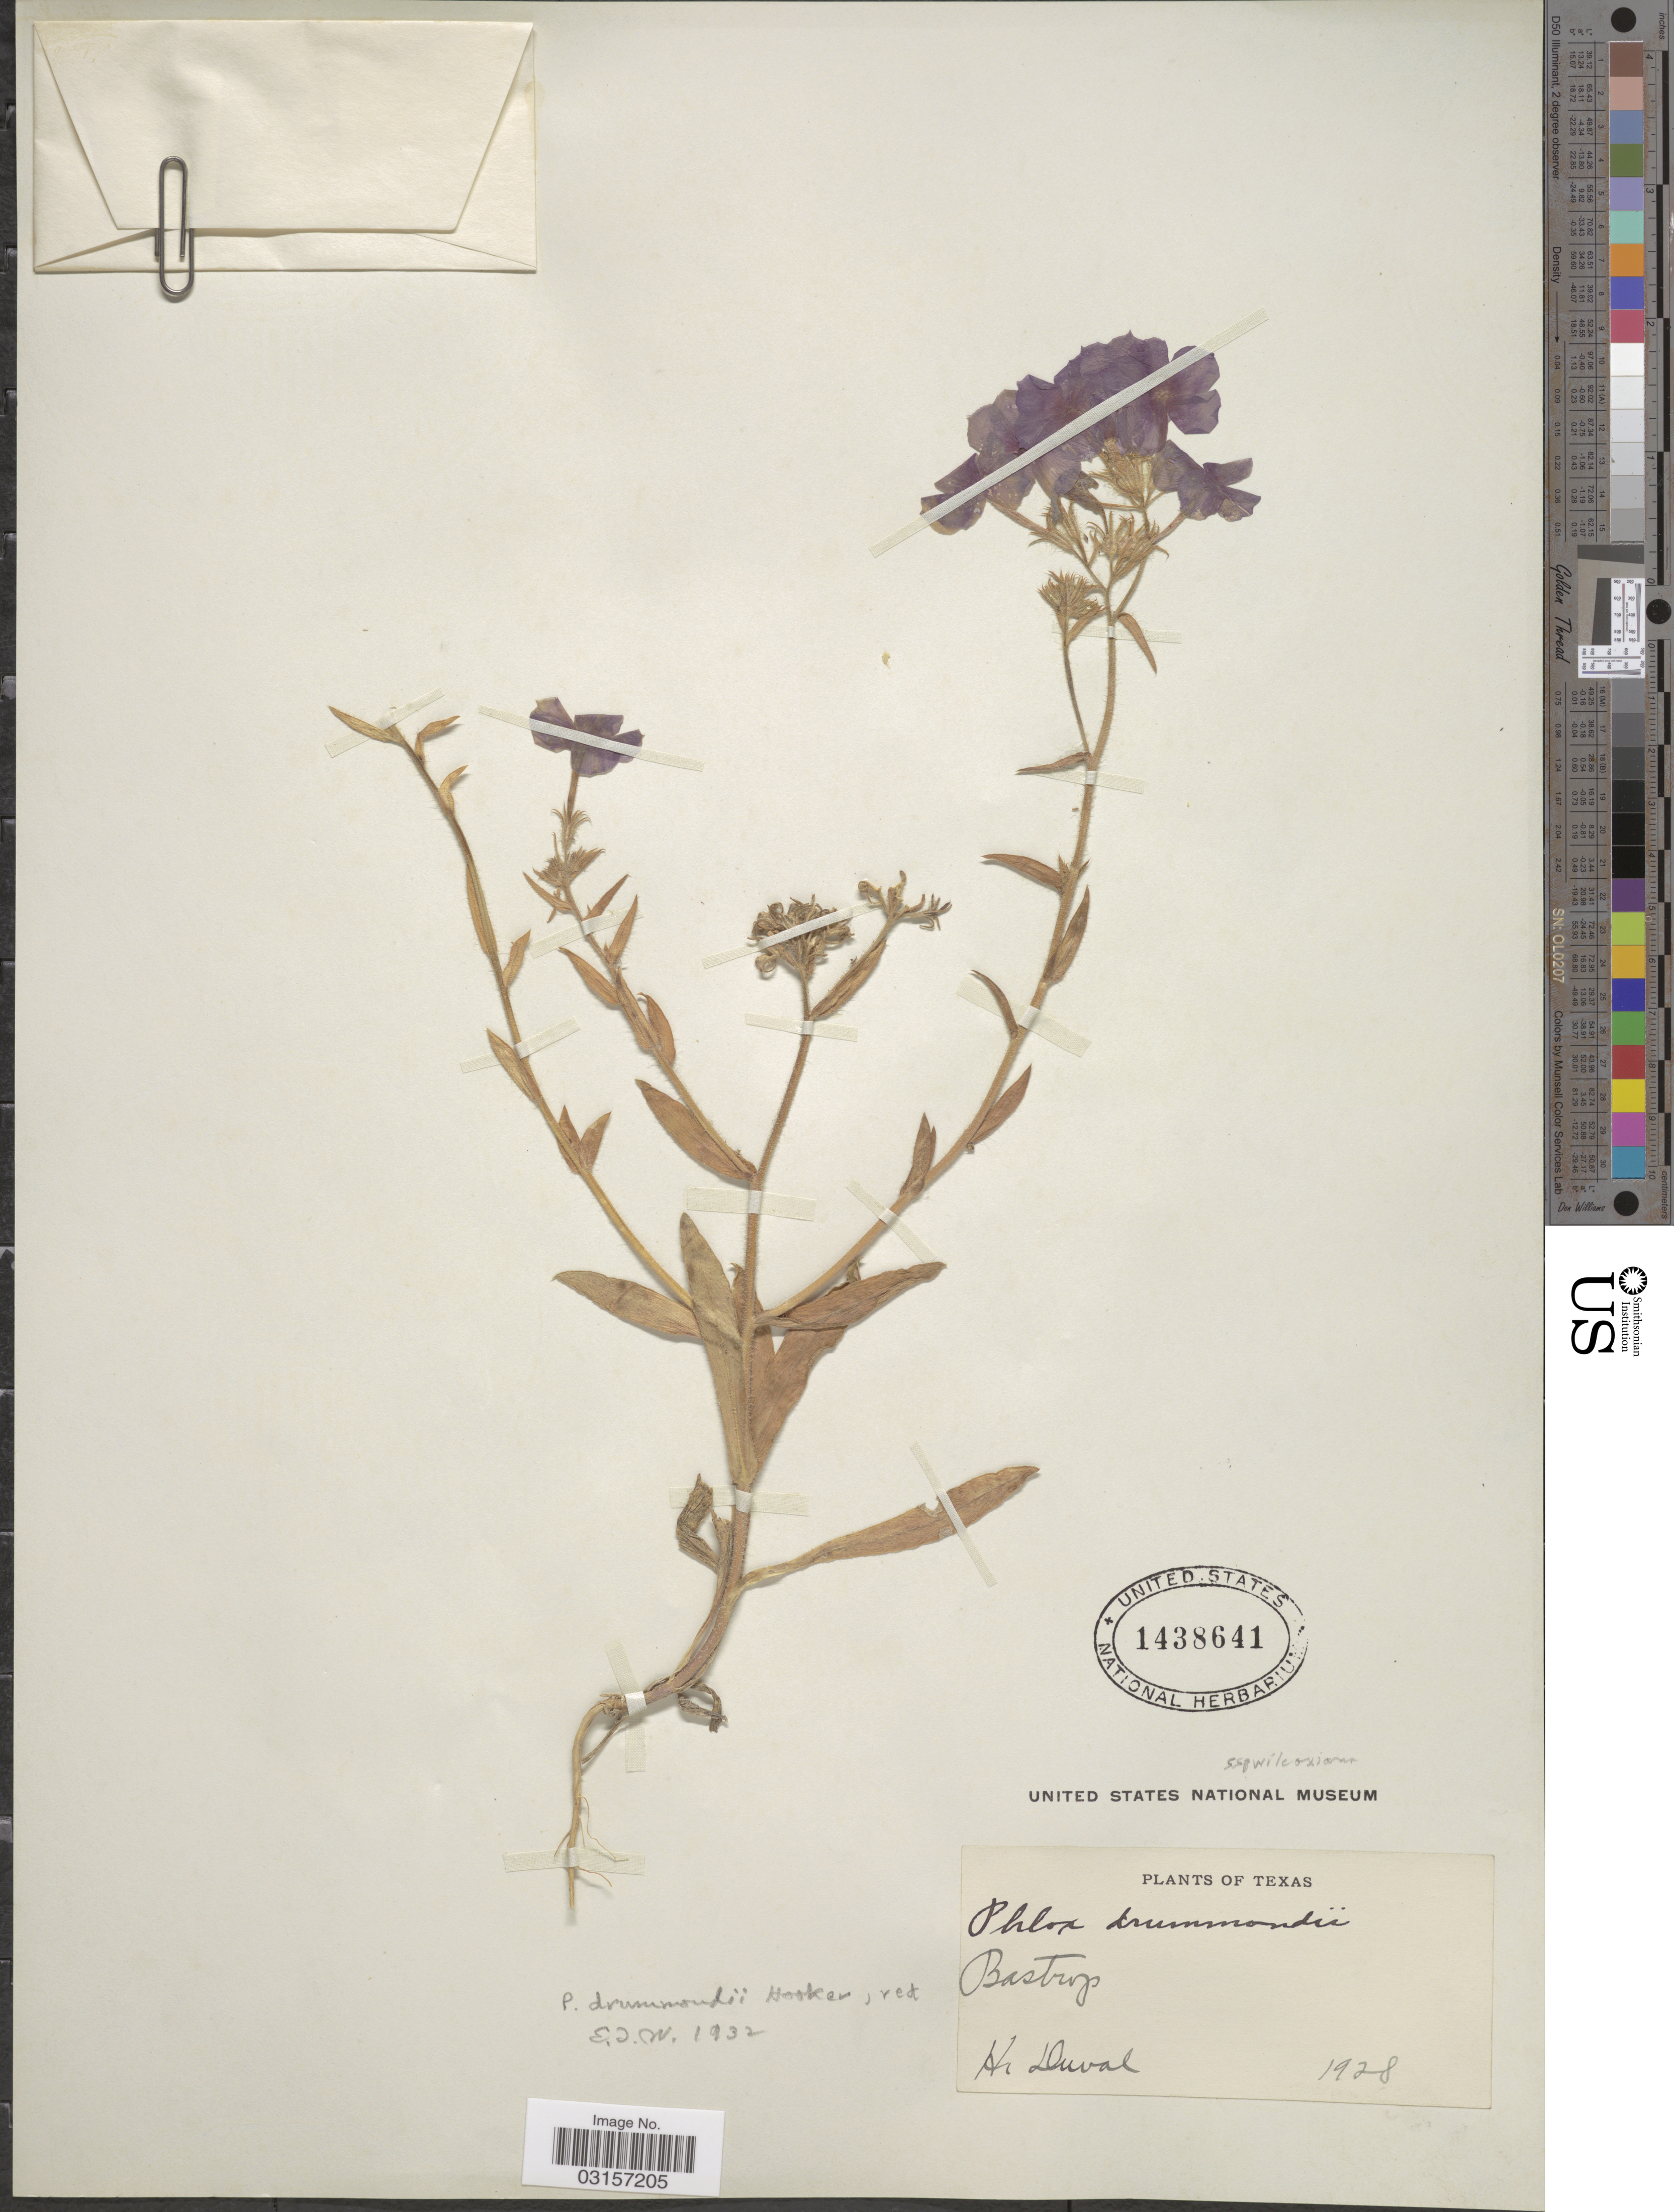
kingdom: Plantae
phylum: Tracheophyta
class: Magnoliopsida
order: Ericales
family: Polemoniaceae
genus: Phlox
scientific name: Phlox drummondii subsp. wilcoxiana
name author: Wherry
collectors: H. Duval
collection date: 1928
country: United States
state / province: Texas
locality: Bastrop.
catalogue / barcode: US 1438641